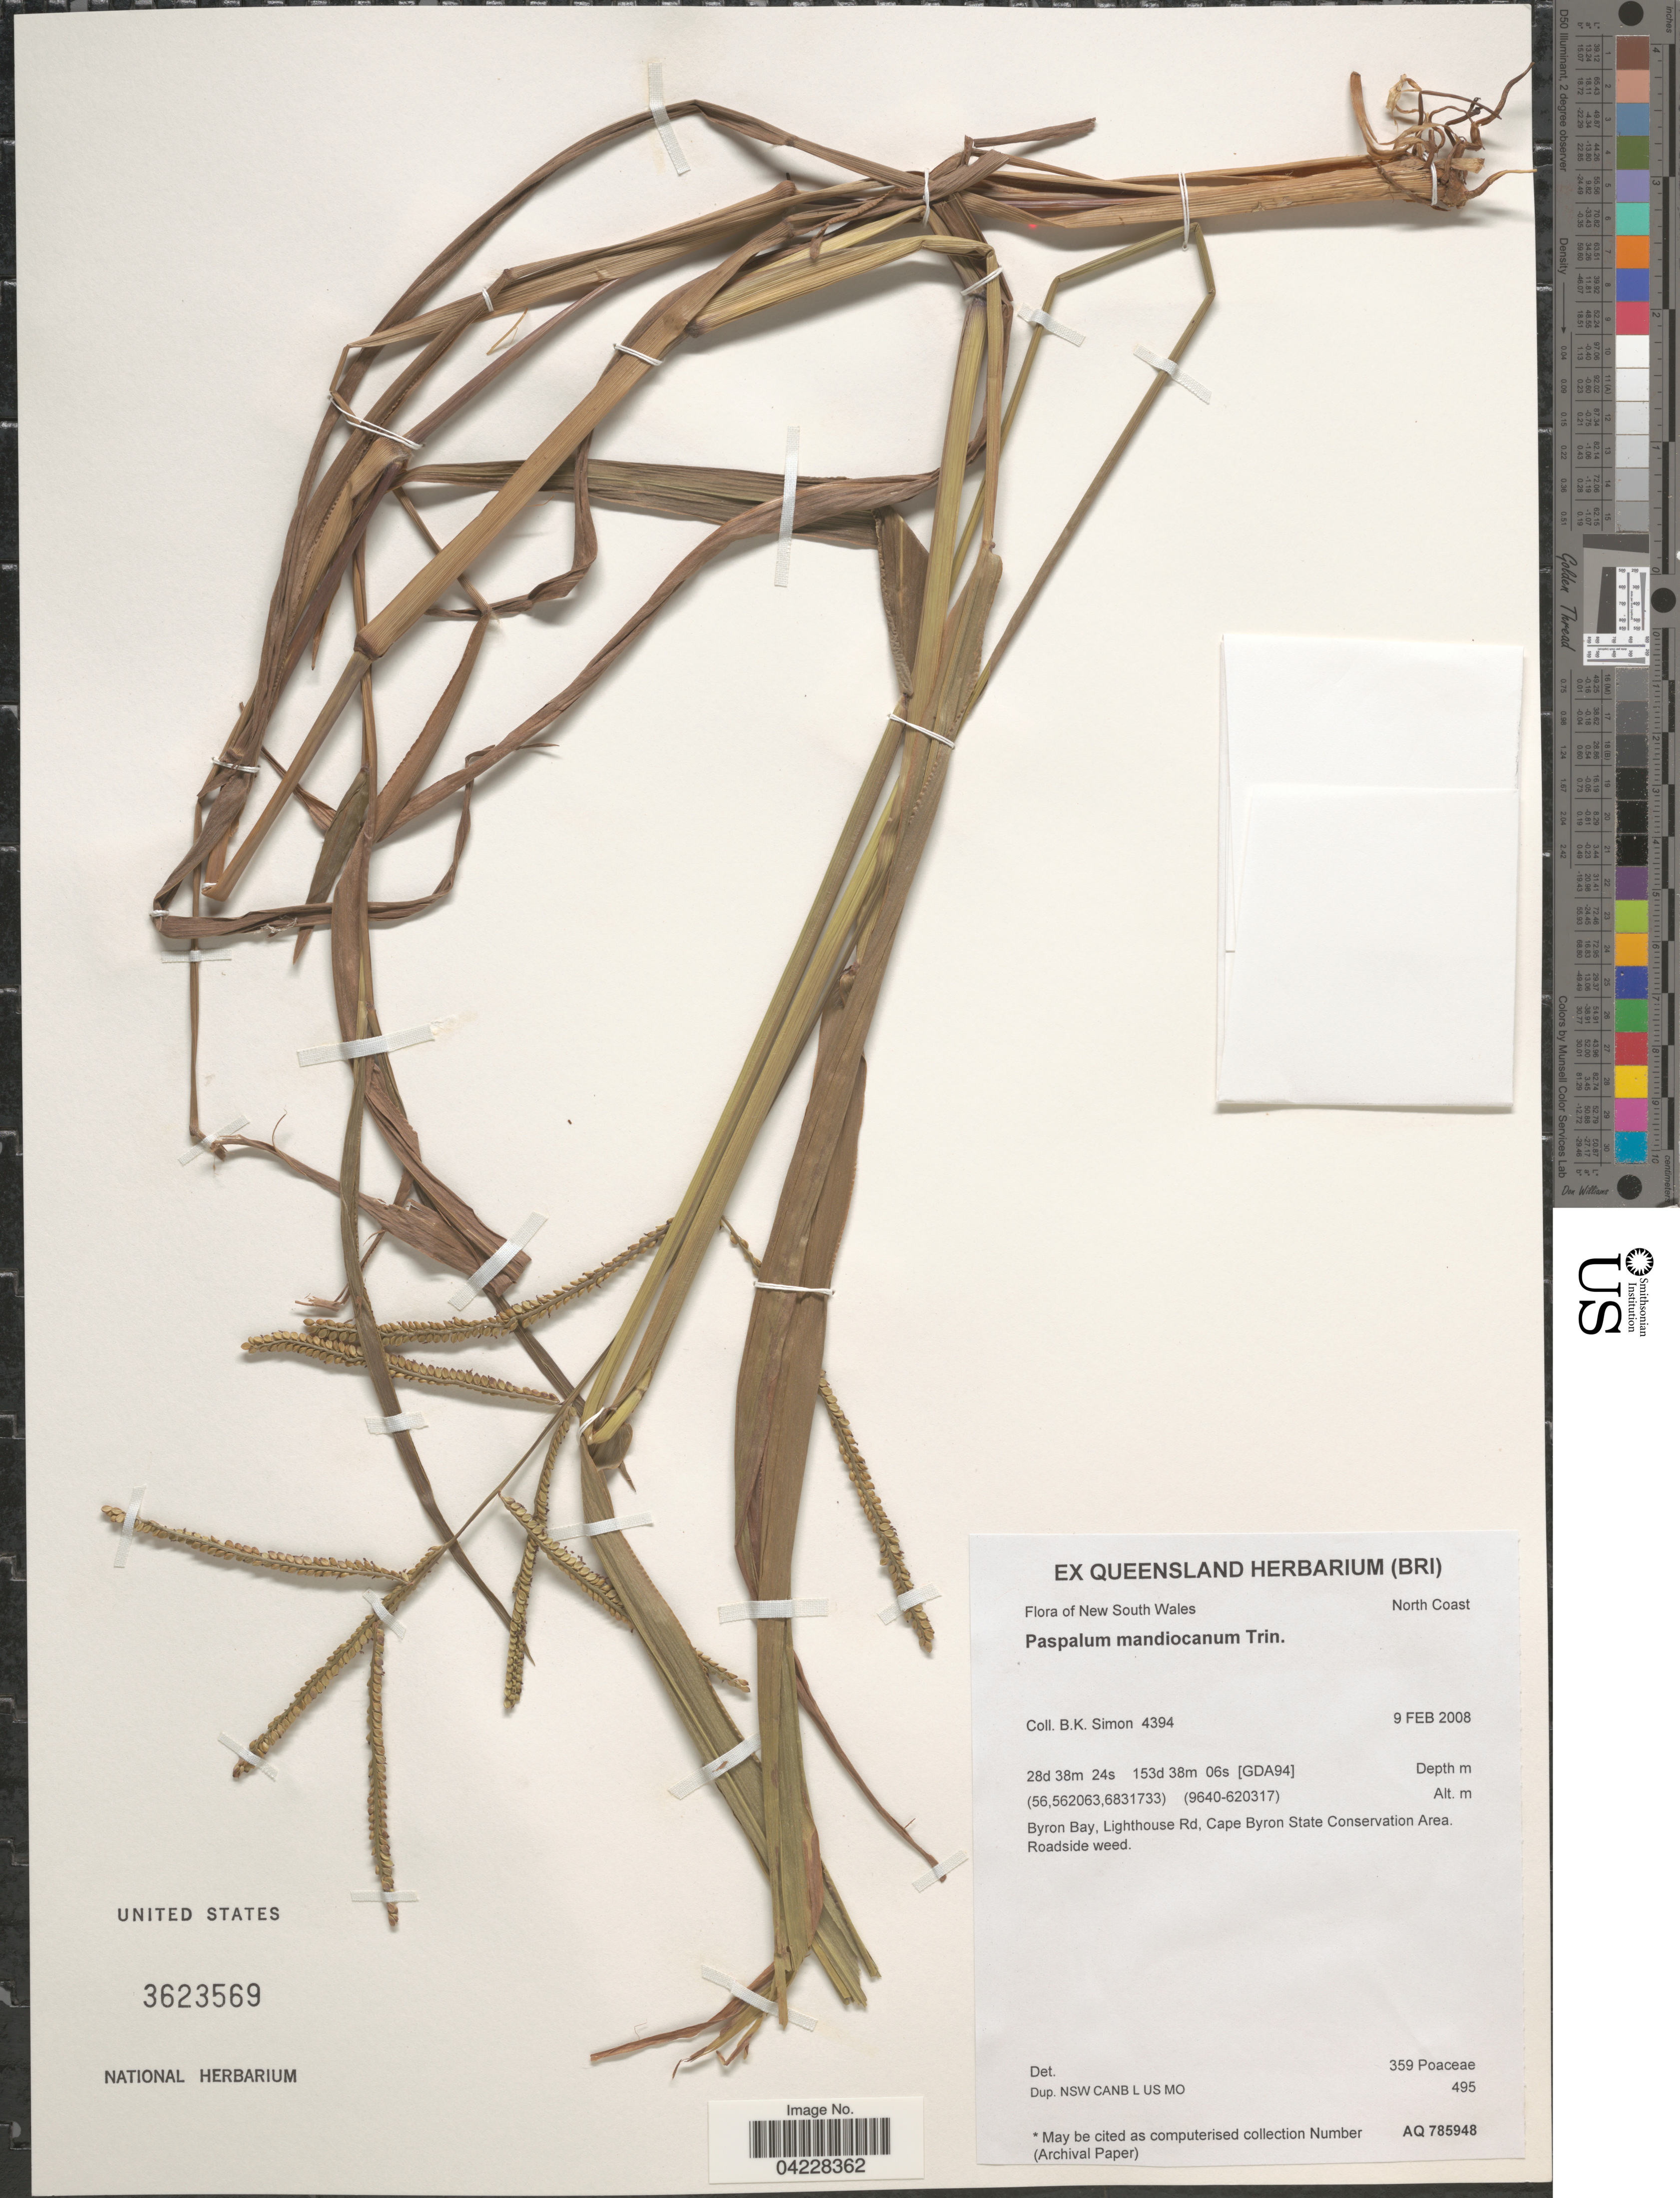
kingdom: Plantae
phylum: Tracheophyta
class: Liliopsida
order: Poales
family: Poaceae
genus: Paspalum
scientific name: Paspalum mandiocanum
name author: Trin.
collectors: B. K. Simon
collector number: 4394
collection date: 2008-02-09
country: Australia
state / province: New South Wales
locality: North Coast. 28d 38m 24s 153d 38m 06s [GDA94]. (56,562063,6831733) (9640-620317). Byron Bay, Lighthouse Rd, Cape Byron State Conservation Area. Roadside weed..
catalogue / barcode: US 3623569